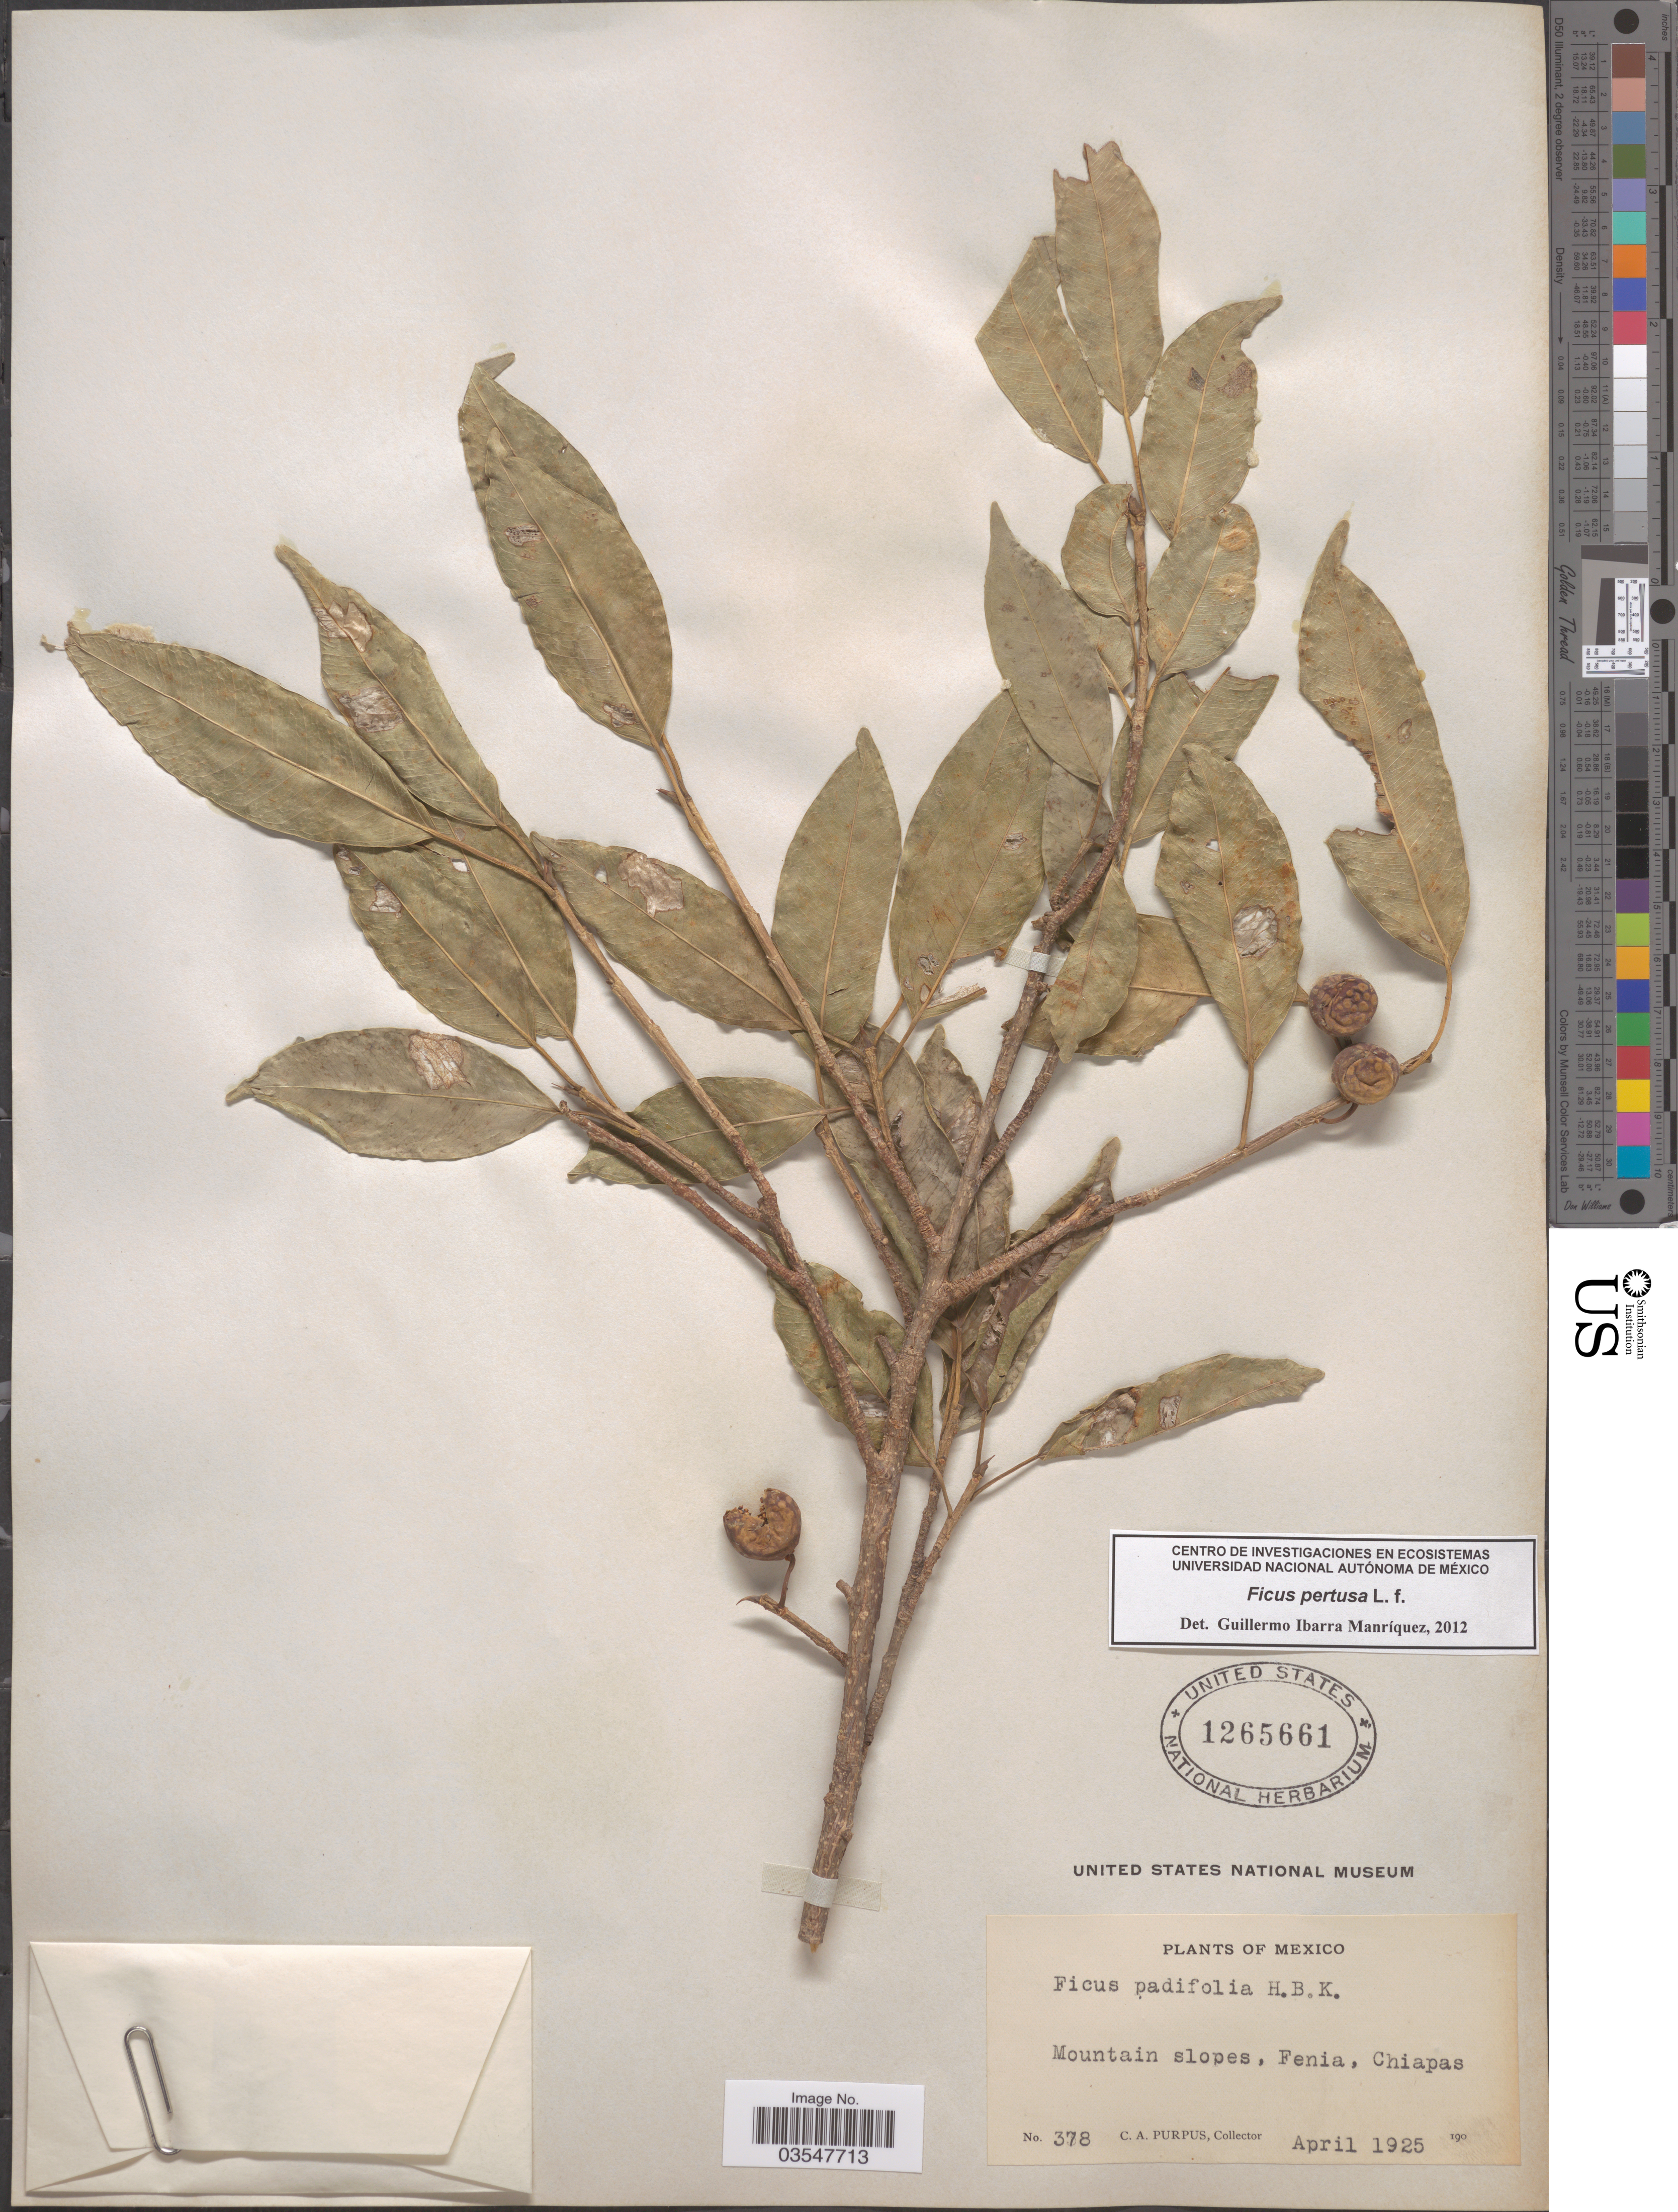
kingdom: Plantae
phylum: Tracheophyta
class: Magnoliopsida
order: Rosales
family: Moraceae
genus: Ficus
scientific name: Ficus padifolia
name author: Kunth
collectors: C. A. Purpus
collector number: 378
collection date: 1925-04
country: Mexico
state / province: Chiapas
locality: Mountain slopes, Fenia.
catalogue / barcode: US 1265661